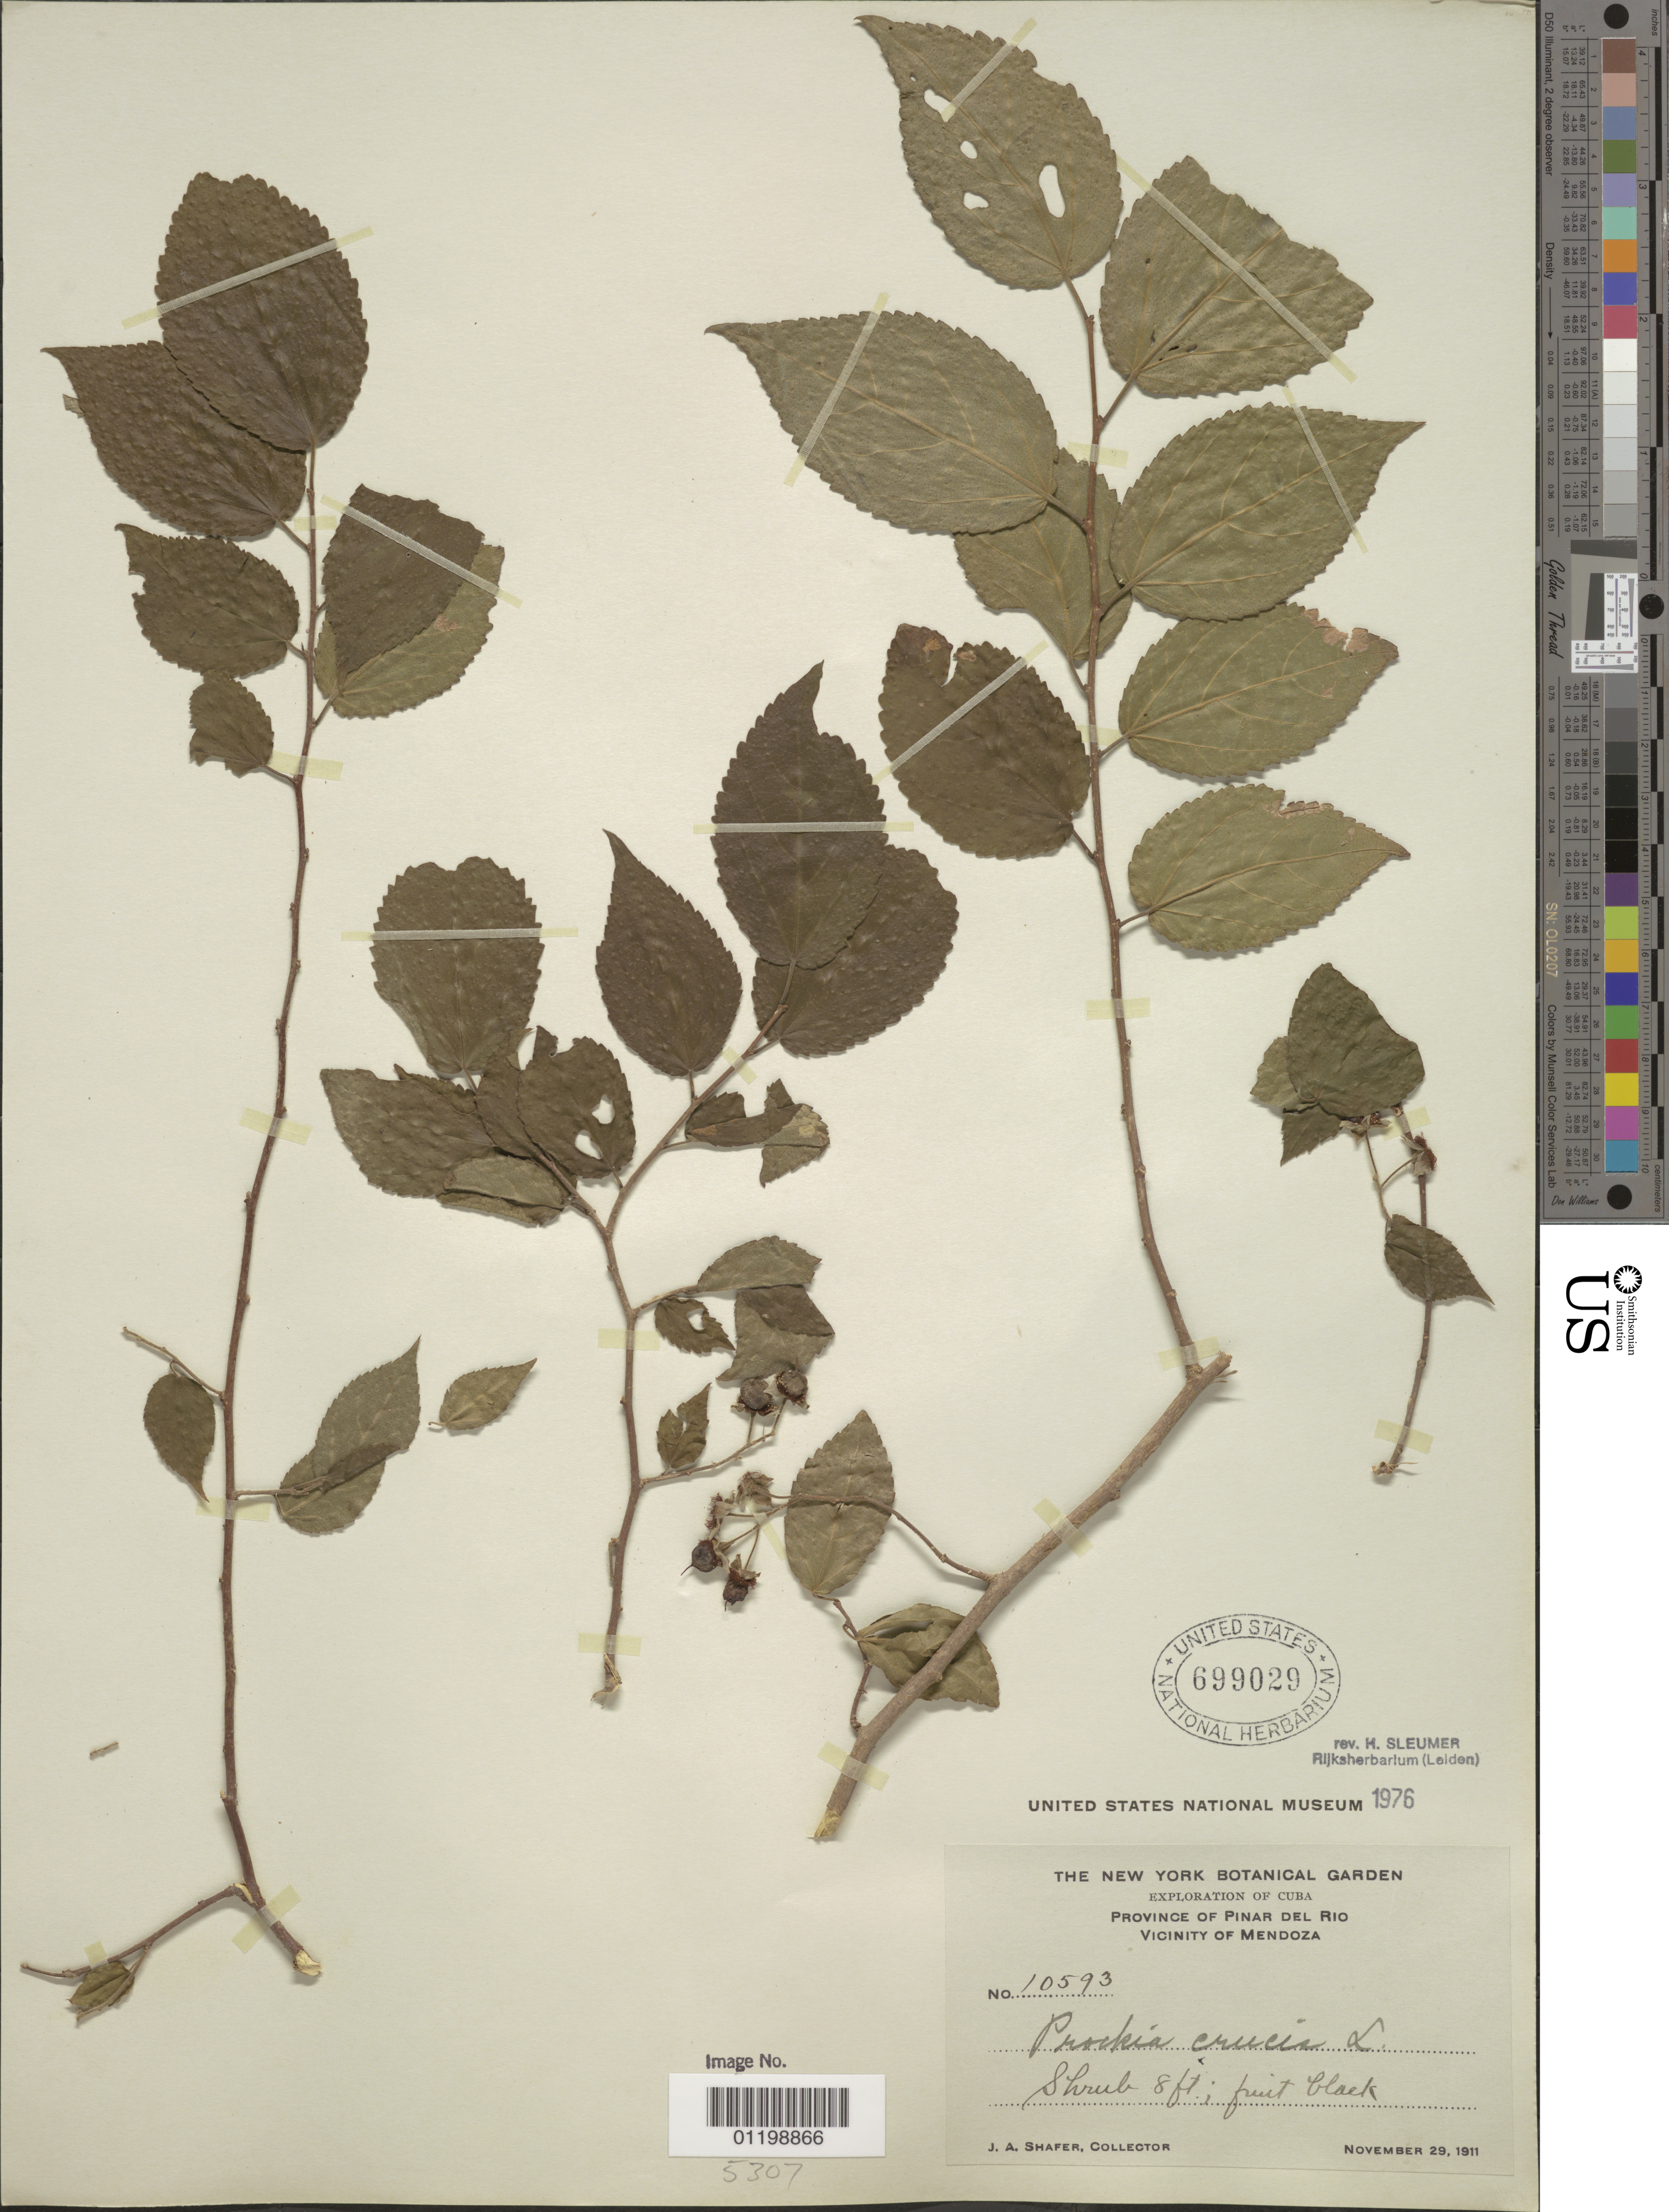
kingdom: Plantae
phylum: Tracheophyta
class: Magnoliopsida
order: Malpighiales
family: Salicaceae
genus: Prockia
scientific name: Prockia crucis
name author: P. Browne ex L.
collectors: J. A. Shafer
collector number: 10593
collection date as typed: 29 Nov 1911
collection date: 1911-11-29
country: Cuba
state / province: Pinar del Río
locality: Vicinity of Mendoza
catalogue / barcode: US 699029